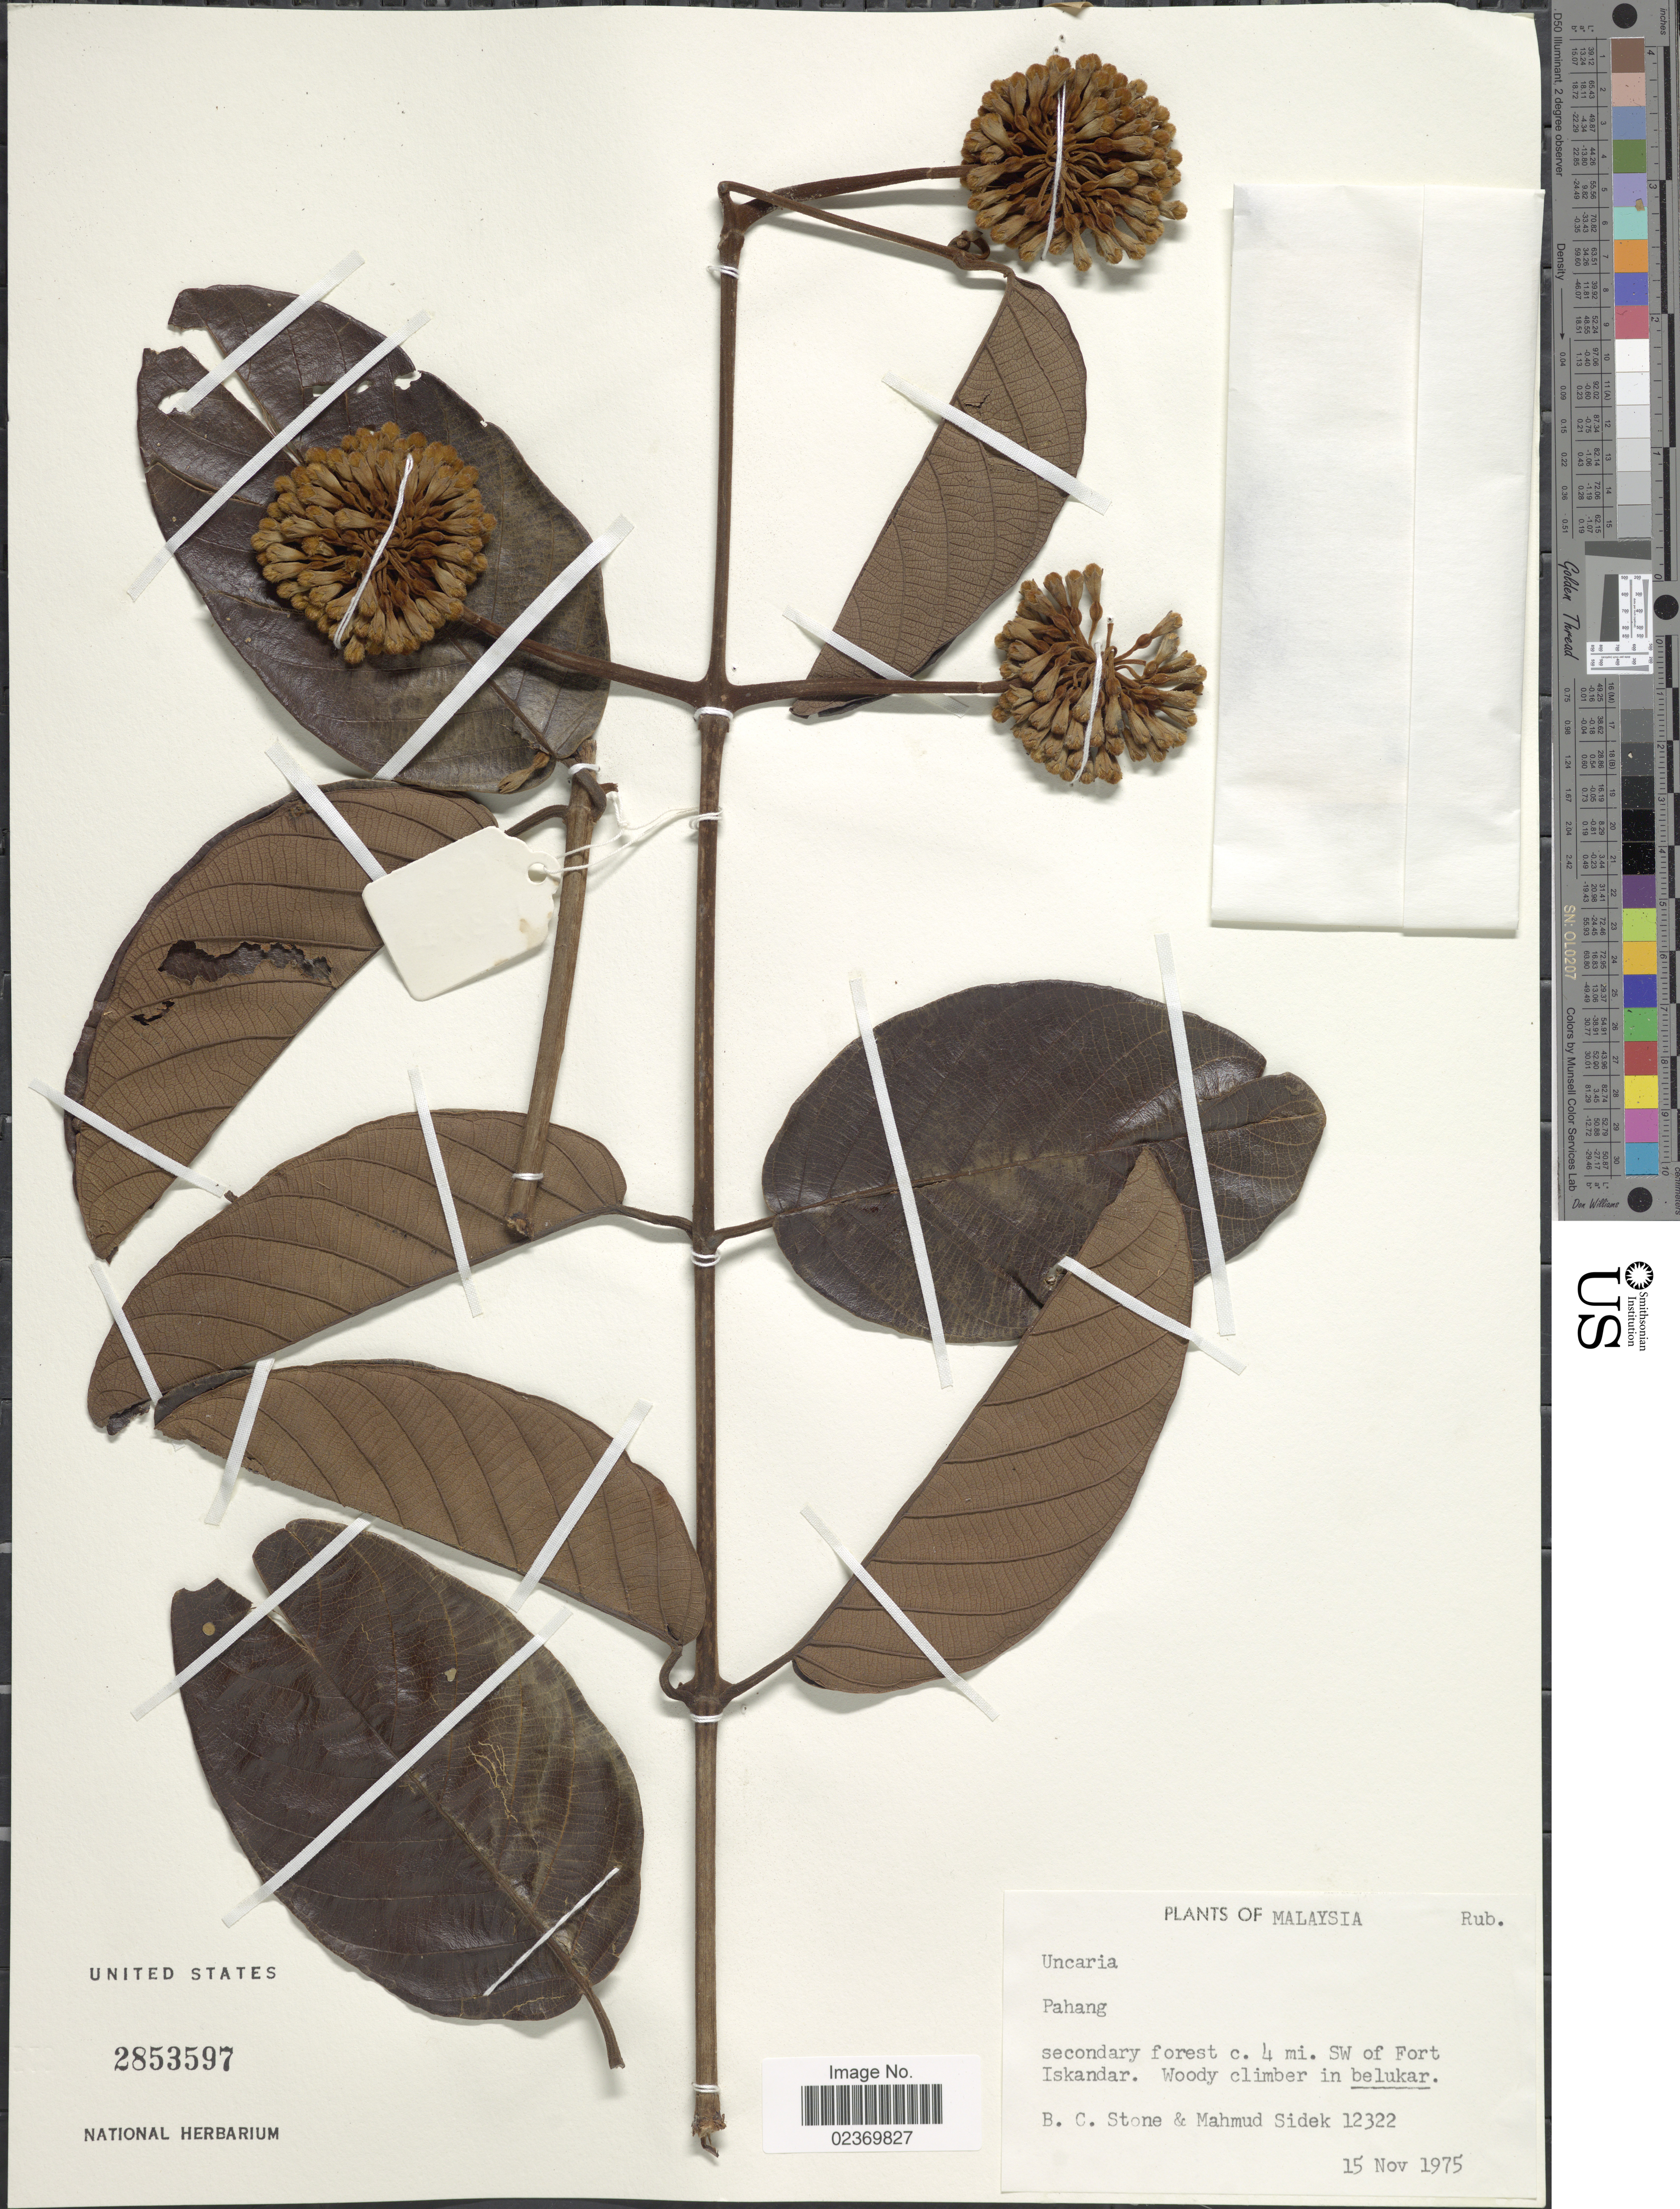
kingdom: Plantae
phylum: Tracheophyta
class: Magnoliopsida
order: Gentianales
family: Rubiaceae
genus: Uncaria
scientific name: Uncaria sp.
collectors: B. C. Stone & M. Sidek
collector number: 12322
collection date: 1975-11-15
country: Malaysia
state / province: Pahang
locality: Secondary forest c. 4 mi. SW of Fort Iskandar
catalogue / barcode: US 2853597